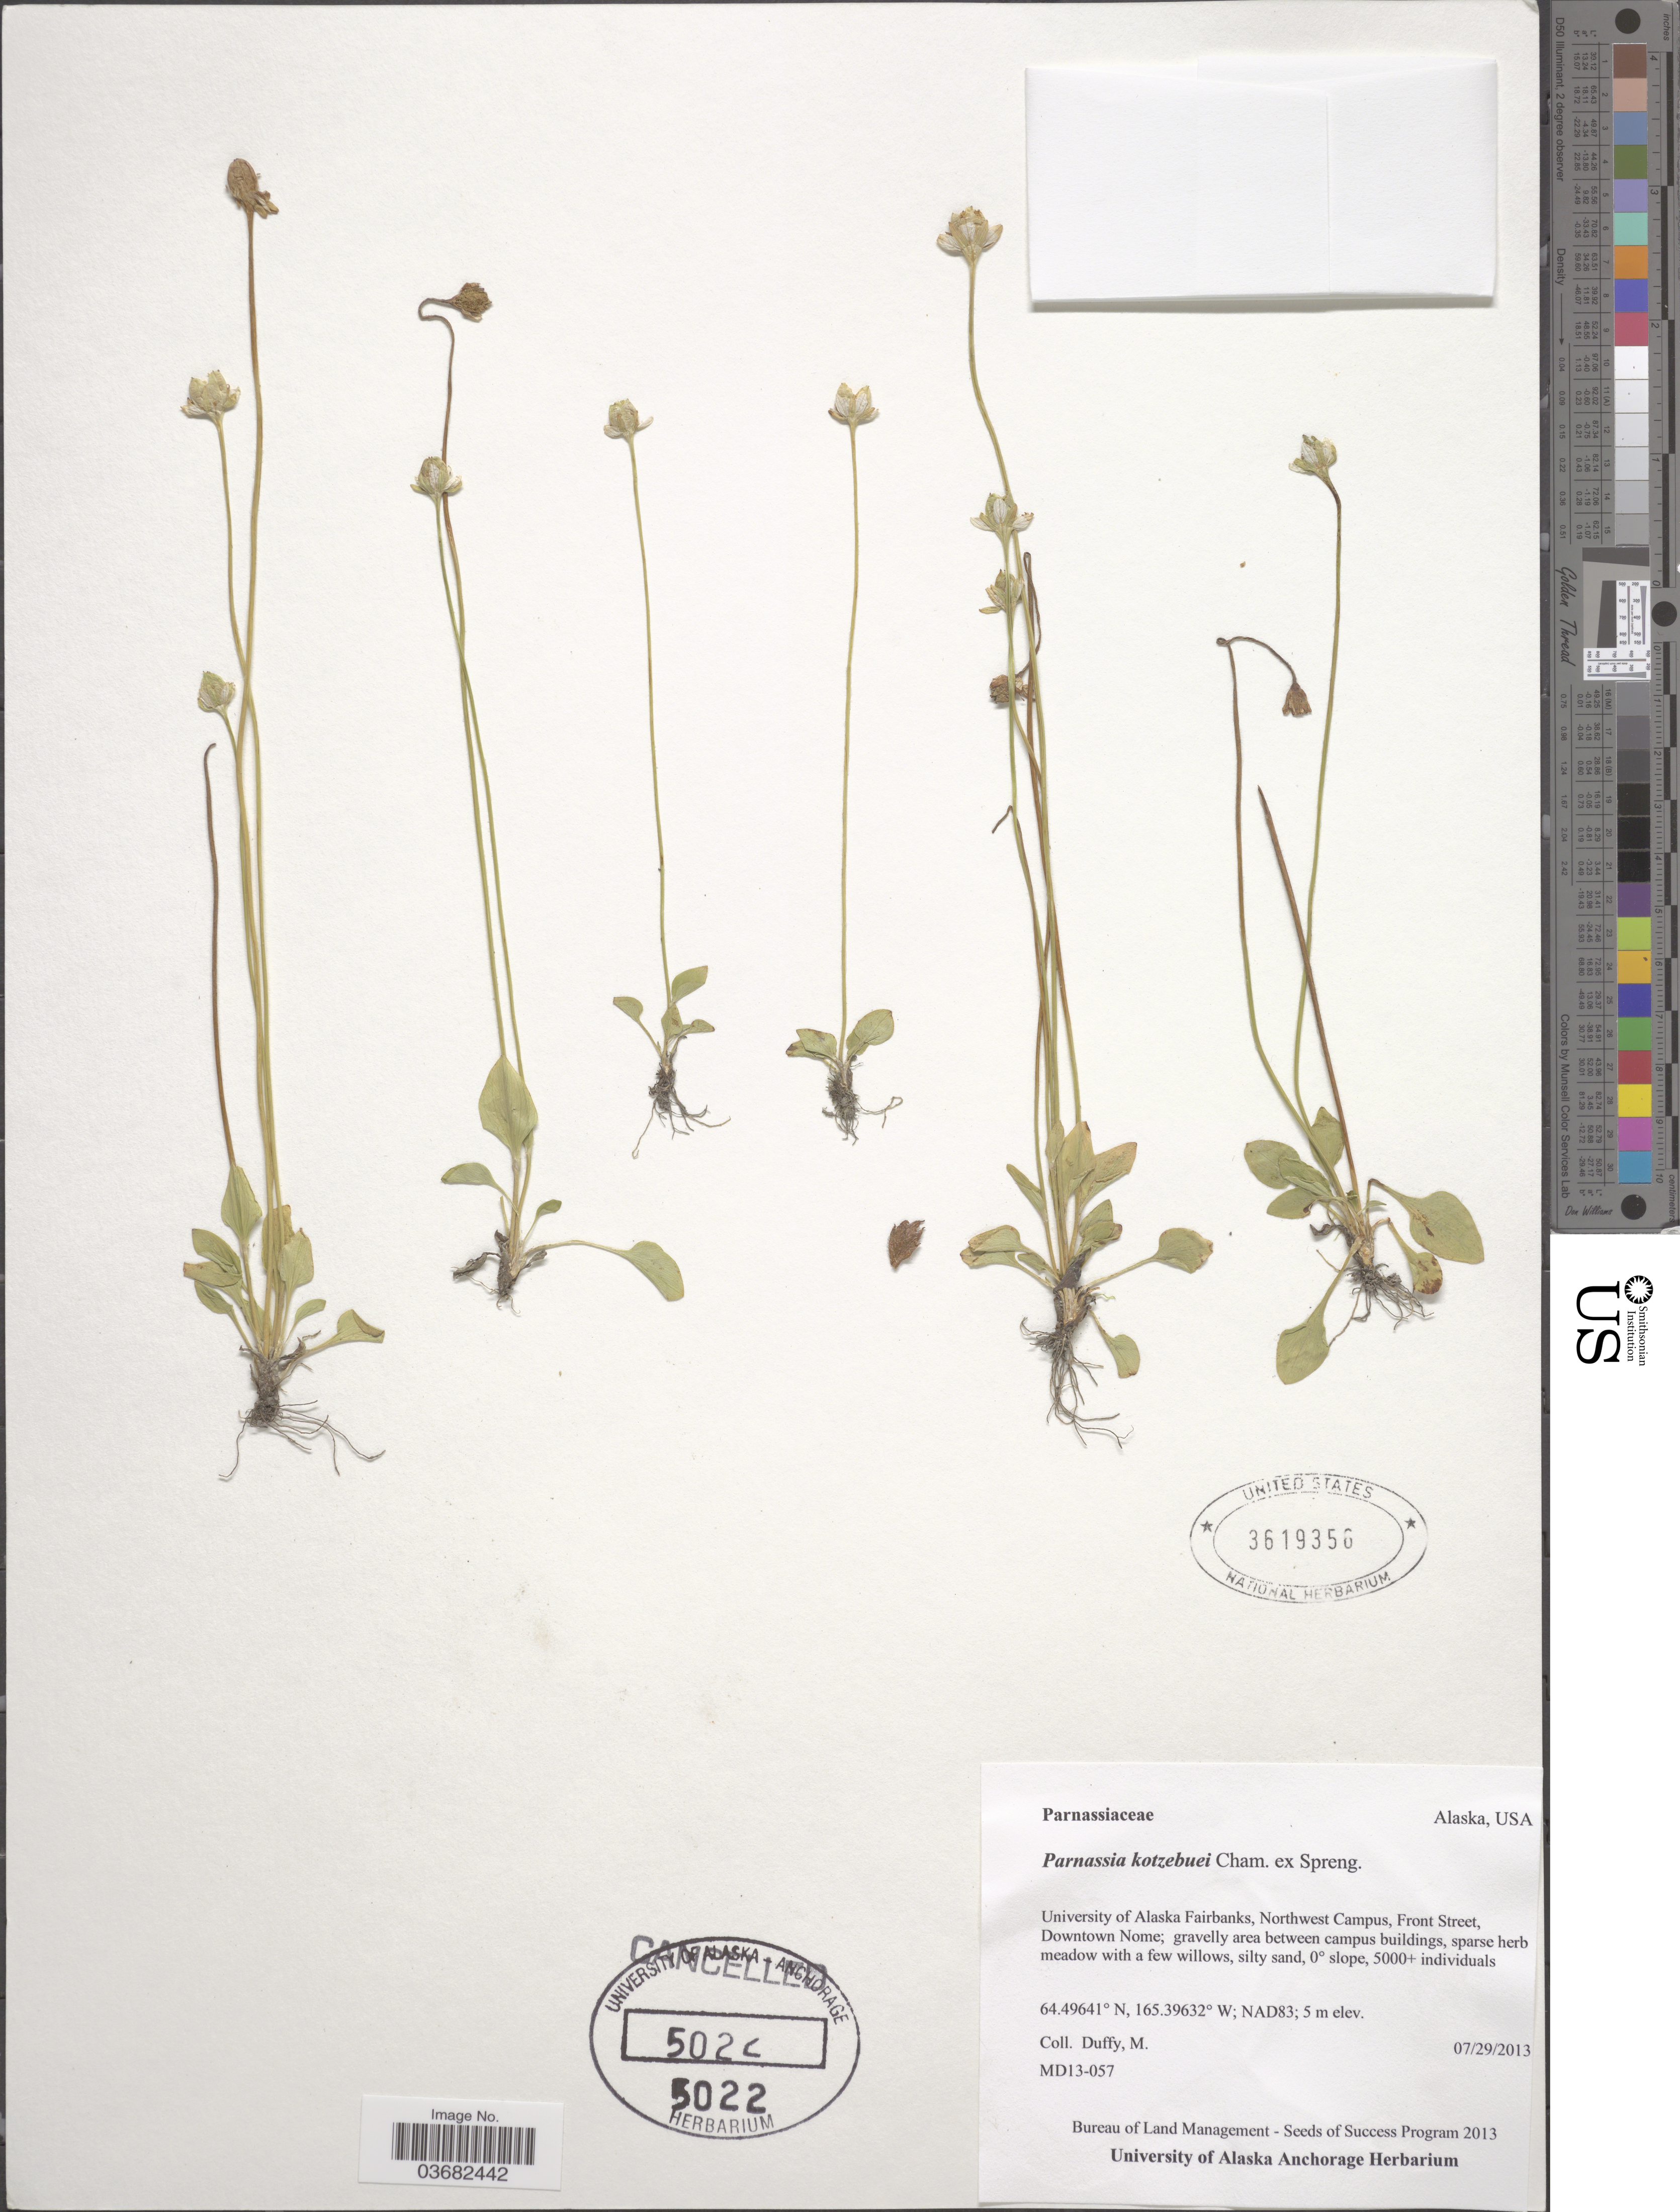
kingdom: Plantae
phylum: Tracheophyta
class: Magnoliopsida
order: Celastrales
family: Parnassiaceae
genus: Parnassia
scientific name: Parnassia kotzebuei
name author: Cham. ex Spreng.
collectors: M. Duffy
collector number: MD13-057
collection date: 2013-07-29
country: United States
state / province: Alaska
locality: University of Alaska Fairbanks, Northwest Campus, Front Street, Downtown Nome, gravelly area between campus buildings, 0° slope, 5000+ individuals. NAD83.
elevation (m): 5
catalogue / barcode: US 3619356